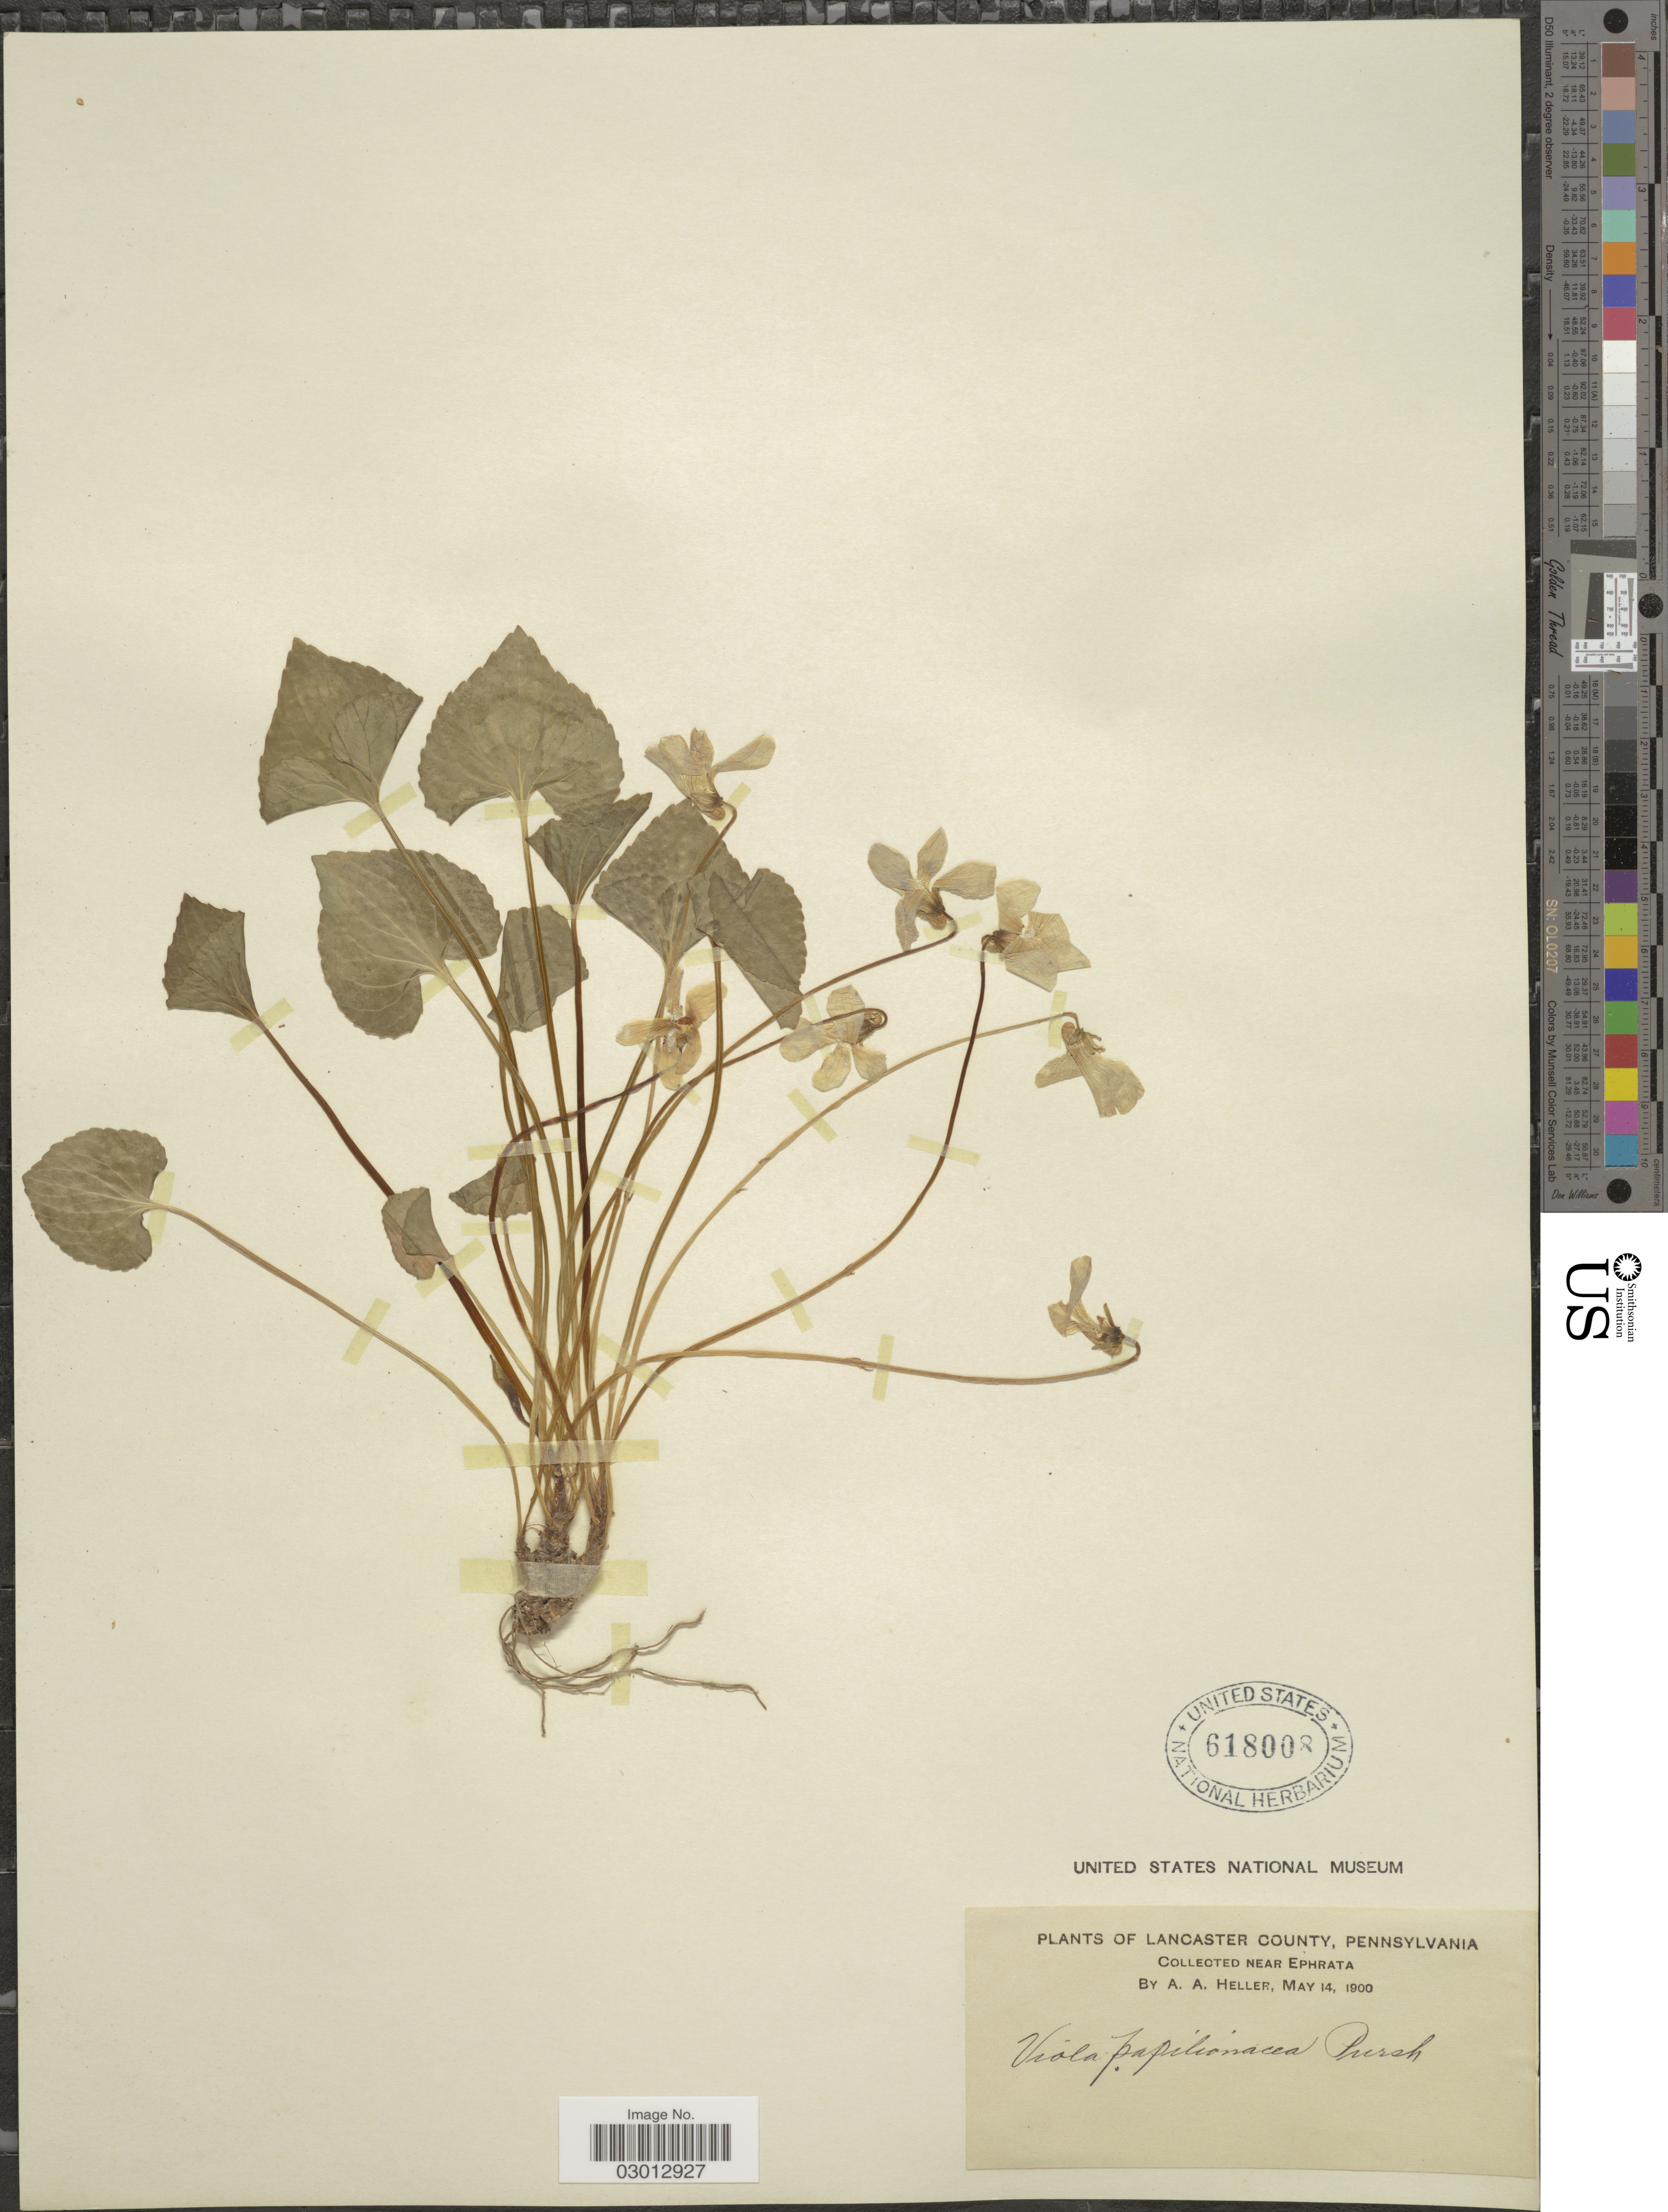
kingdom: Plantae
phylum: Tracheophyta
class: Magnoliopsida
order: Malpighiales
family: Violaceae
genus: Viola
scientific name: Viola papilionacea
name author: Pursh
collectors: A. A. Heller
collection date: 1900-05-14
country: United States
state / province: Pennsylvania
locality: Lancaster County. Near Ephrata.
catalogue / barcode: US 618008